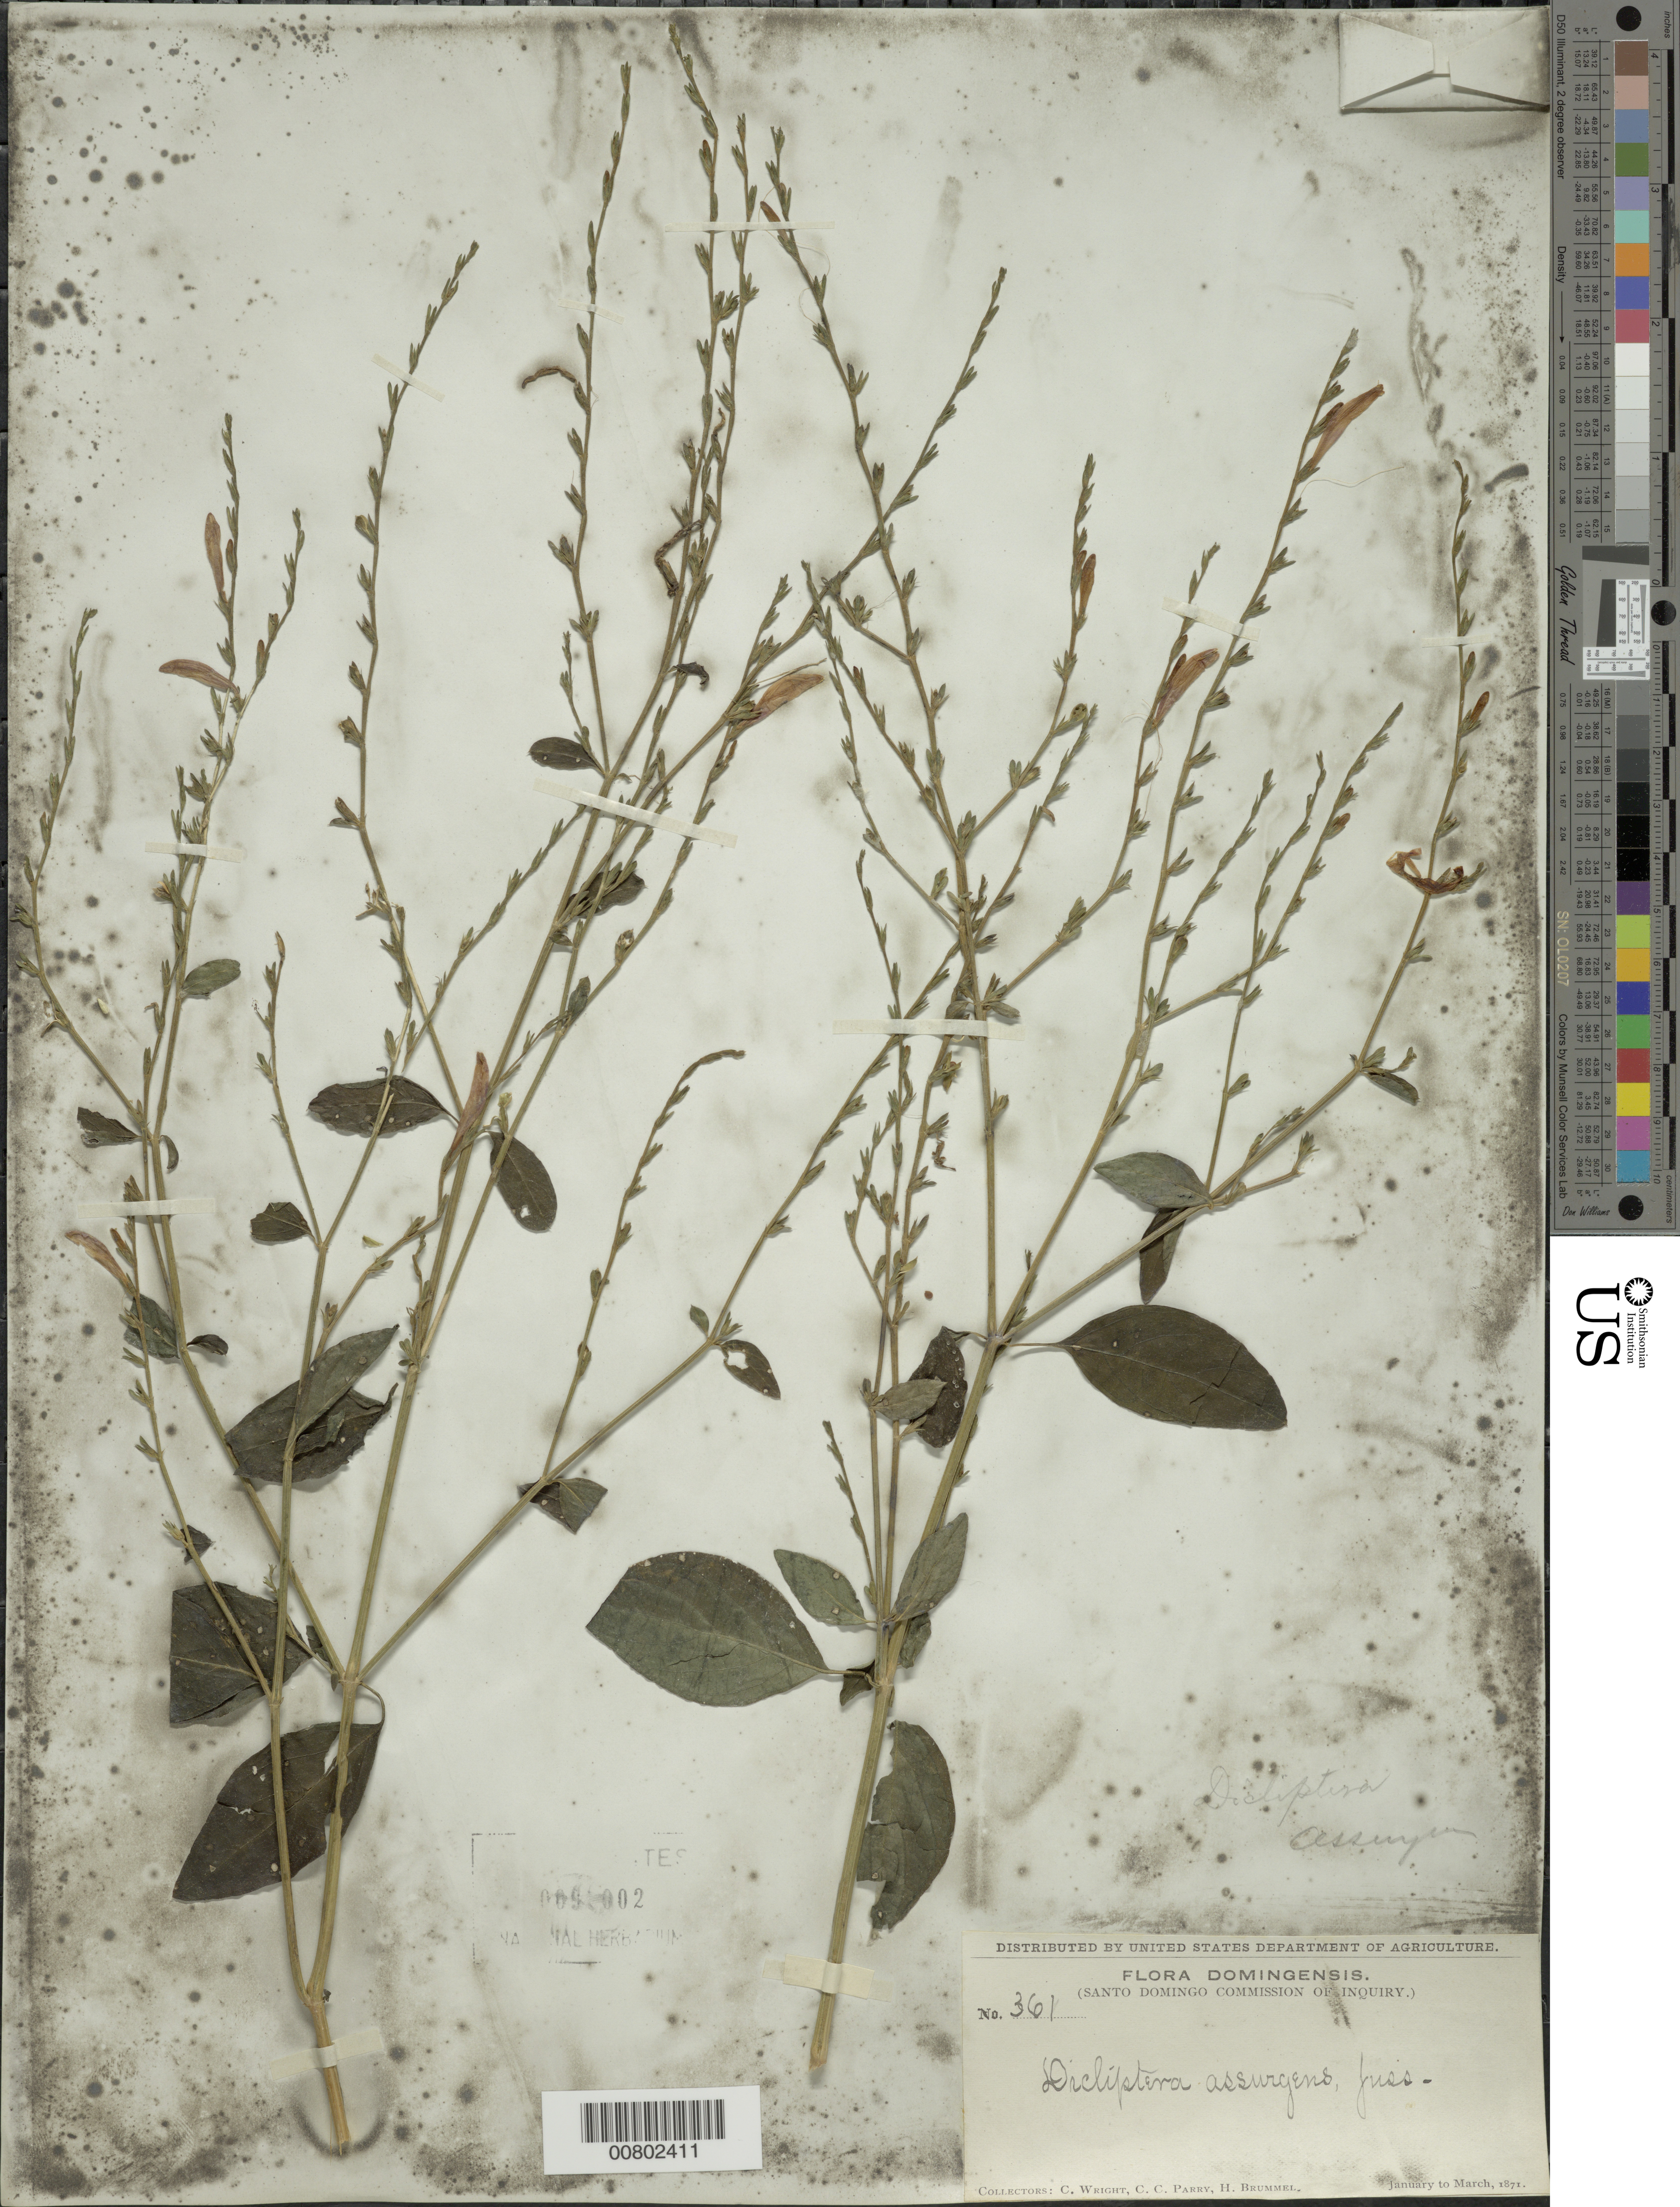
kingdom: Plantae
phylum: Tracheophyta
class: Magnoliopsida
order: Lamiales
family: Acanthaceae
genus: Dicliptera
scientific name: Dicliptera sexangularis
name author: (L.) Juss.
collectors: C. Wright, C. C. Parry & H. Brummel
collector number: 361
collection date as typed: Jan 1871 to -- Mar 1871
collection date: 1871-01/1871-03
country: Dominican Republic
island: Hispaniola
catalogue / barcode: US 93002